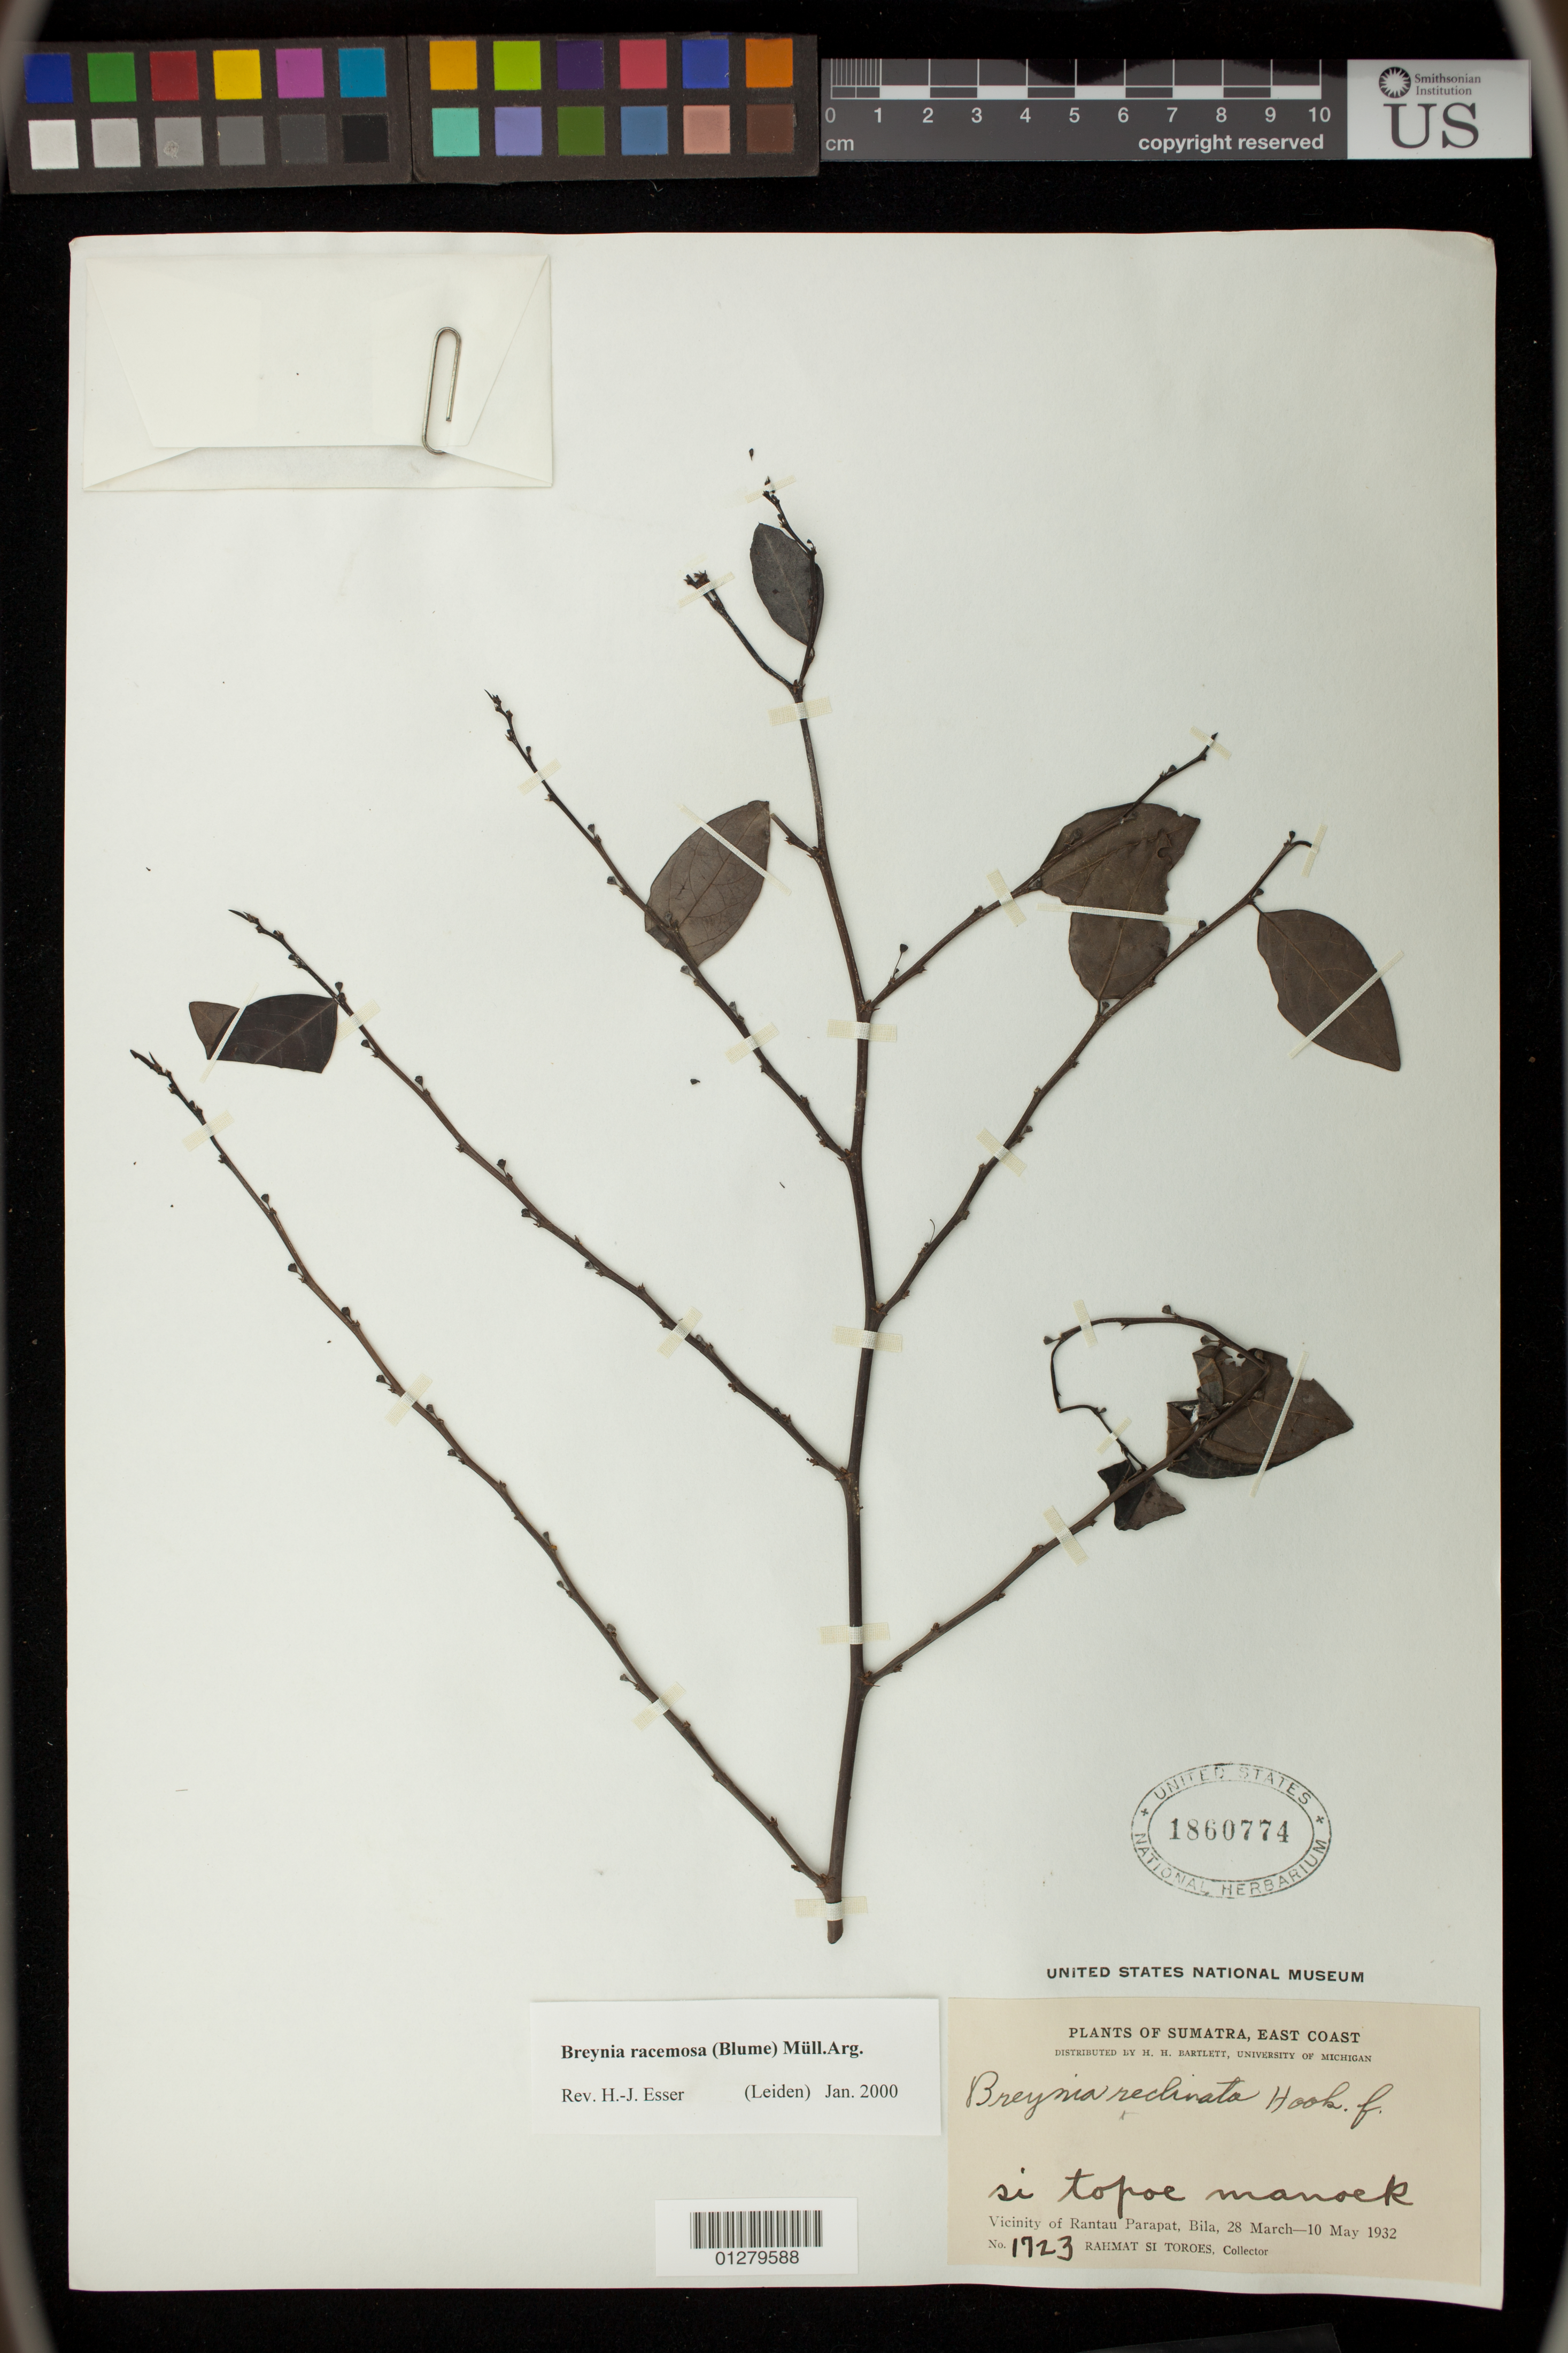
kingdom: Plantae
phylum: Tracheophyta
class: Magnoliopsida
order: Malpighiales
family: Phyllanthaceae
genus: Phyllanthus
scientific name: Phyllanthus reclinatus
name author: Roxb.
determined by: Wagner, W. L., (BOT), Smithsonian Institution - National Museum of Natural History (UNITED STATES)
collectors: Rahmat Si Boeea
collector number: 1723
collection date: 1932-03-28/1932-05-10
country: Indonesia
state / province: Sumatra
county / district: Sumatera Utara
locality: Vicinity of Rantau Parapat, Bila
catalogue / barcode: US 1860774